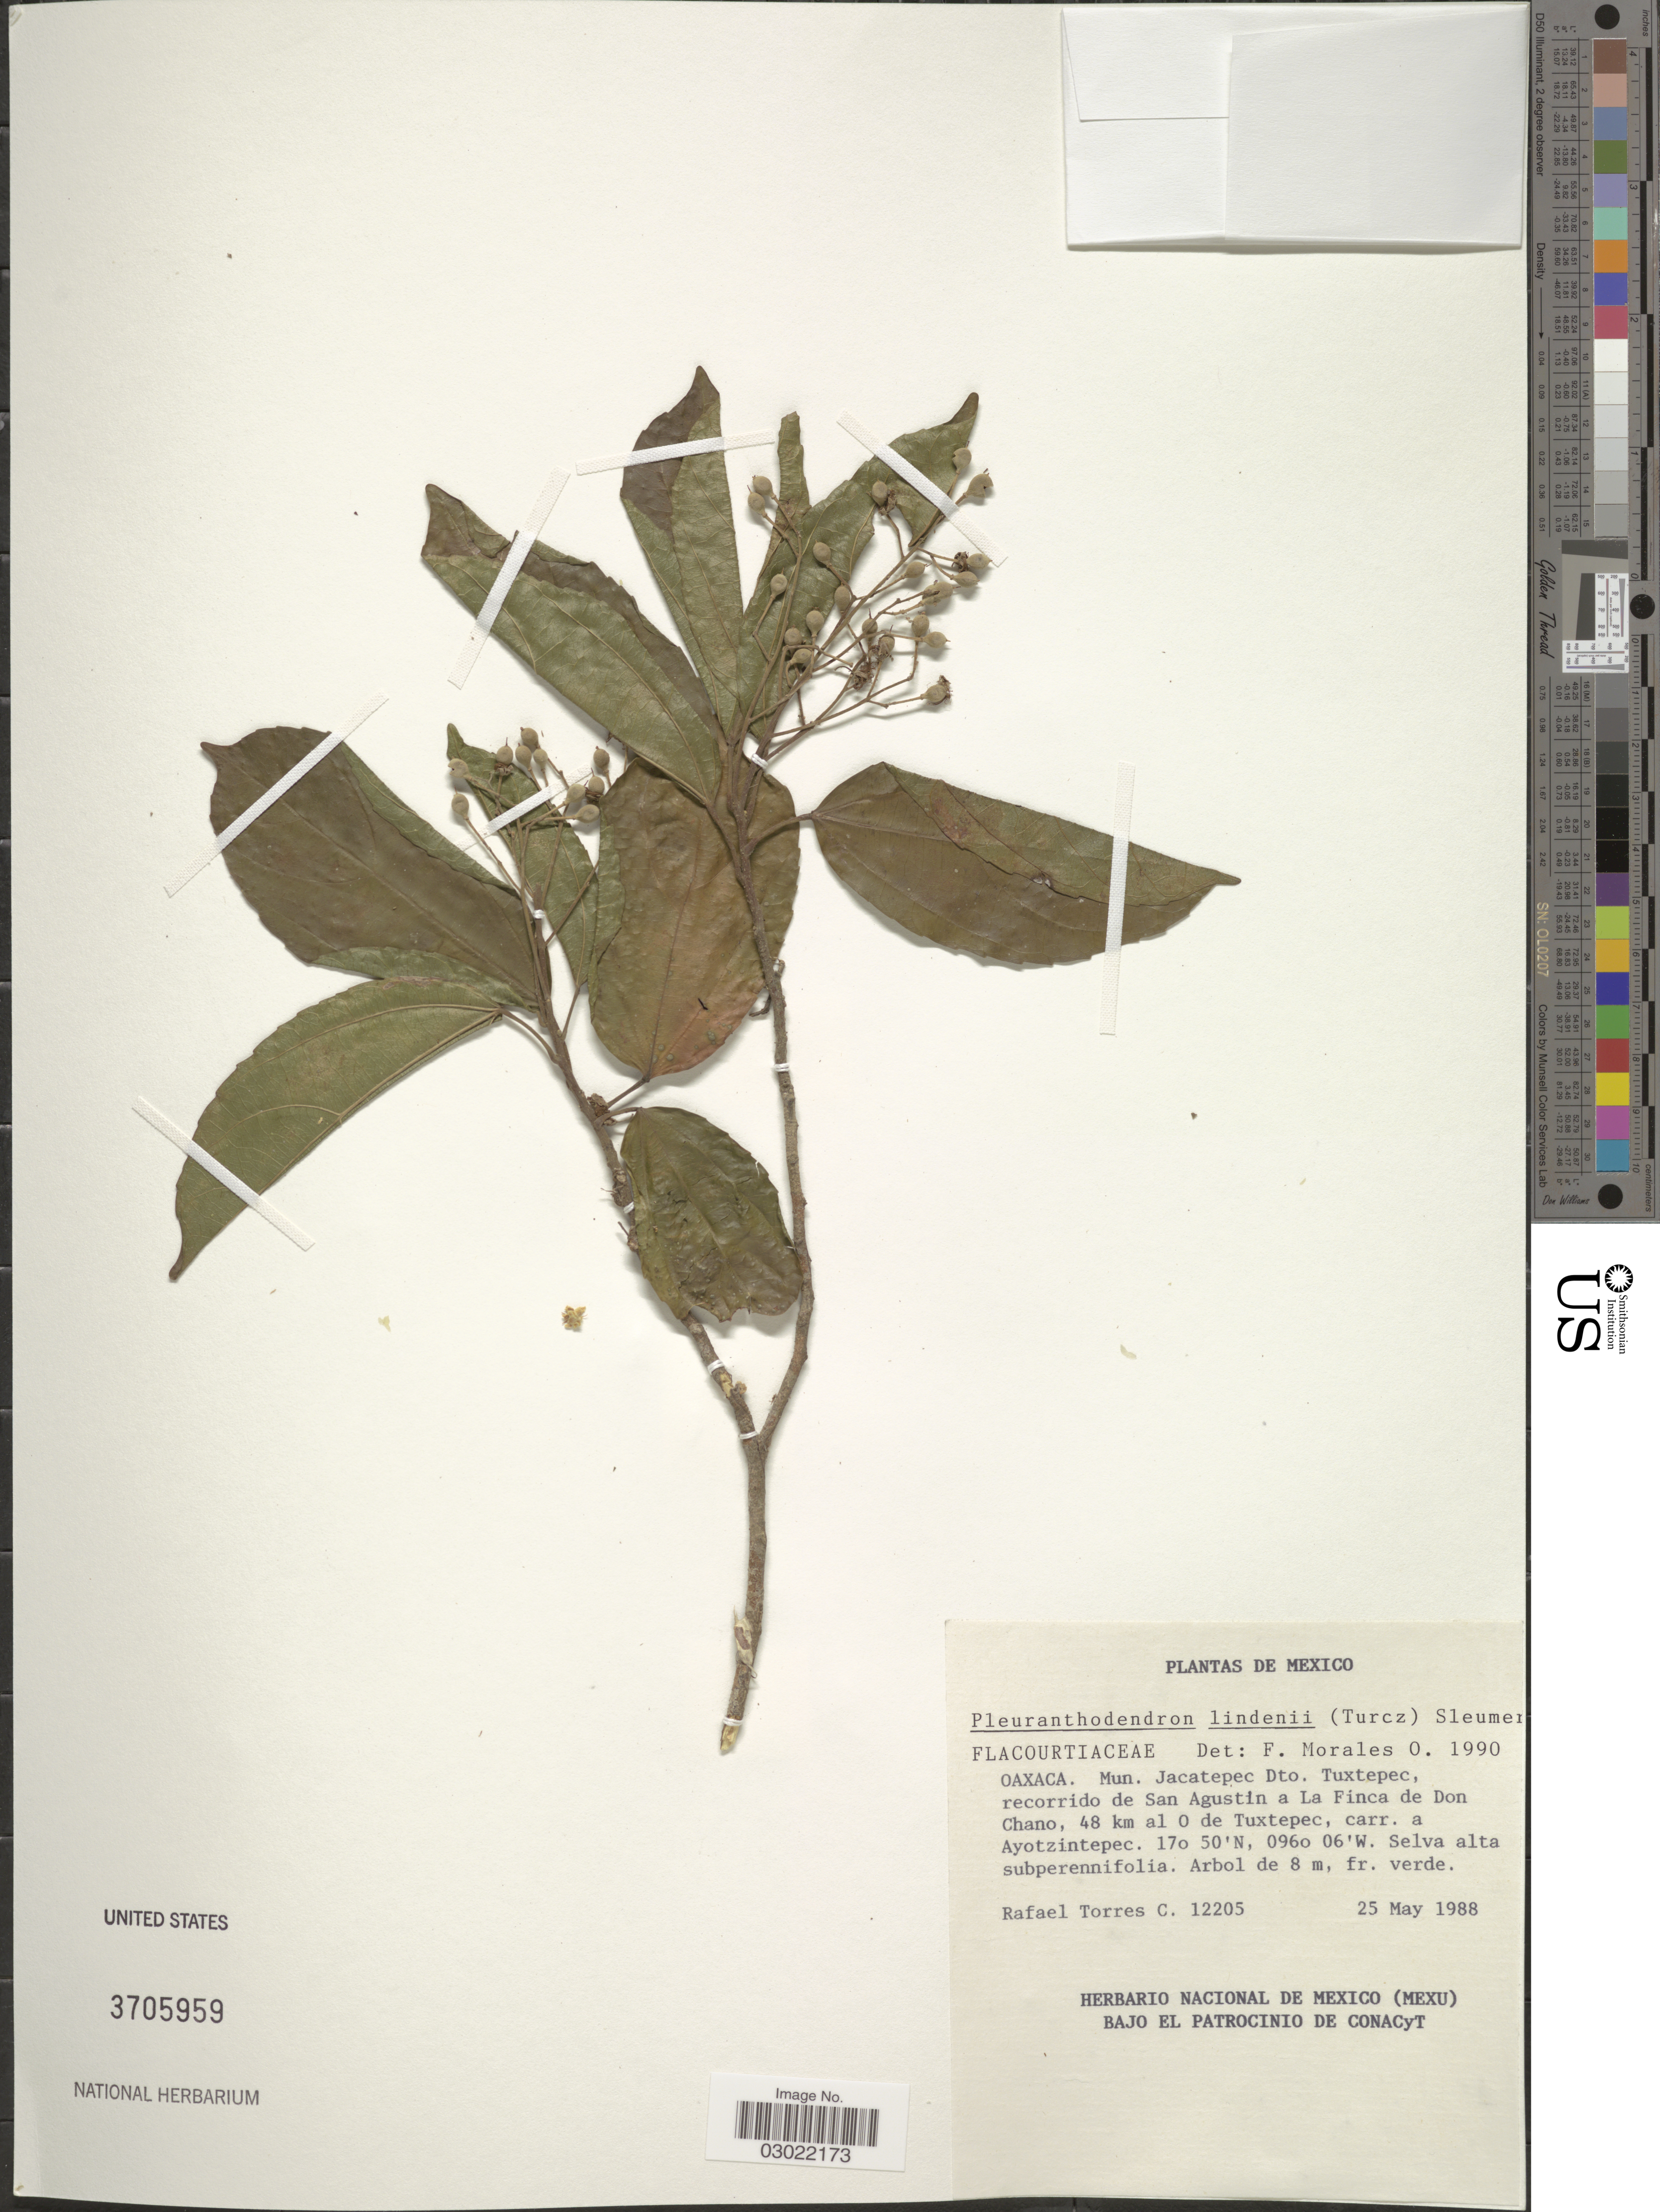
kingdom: Plantae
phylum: Tracheophyta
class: Magnoliopsida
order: Malpighiales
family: Salicaceae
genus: Pleuranthodendron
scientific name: Pleuranthodendron lindenii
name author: (Turcz.) Sleumer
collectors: R. Torres C.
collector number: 12205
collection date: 1988-05-25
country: Mexico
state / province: Oaxaca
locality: Mun. Jacatapec Dto. Tuxtepec, recorrido de San Agustin a La Finca de Don Chano, 48 km al O de Tuxtepec, carr. a Ayotzintepec.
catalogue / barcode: US 3705959